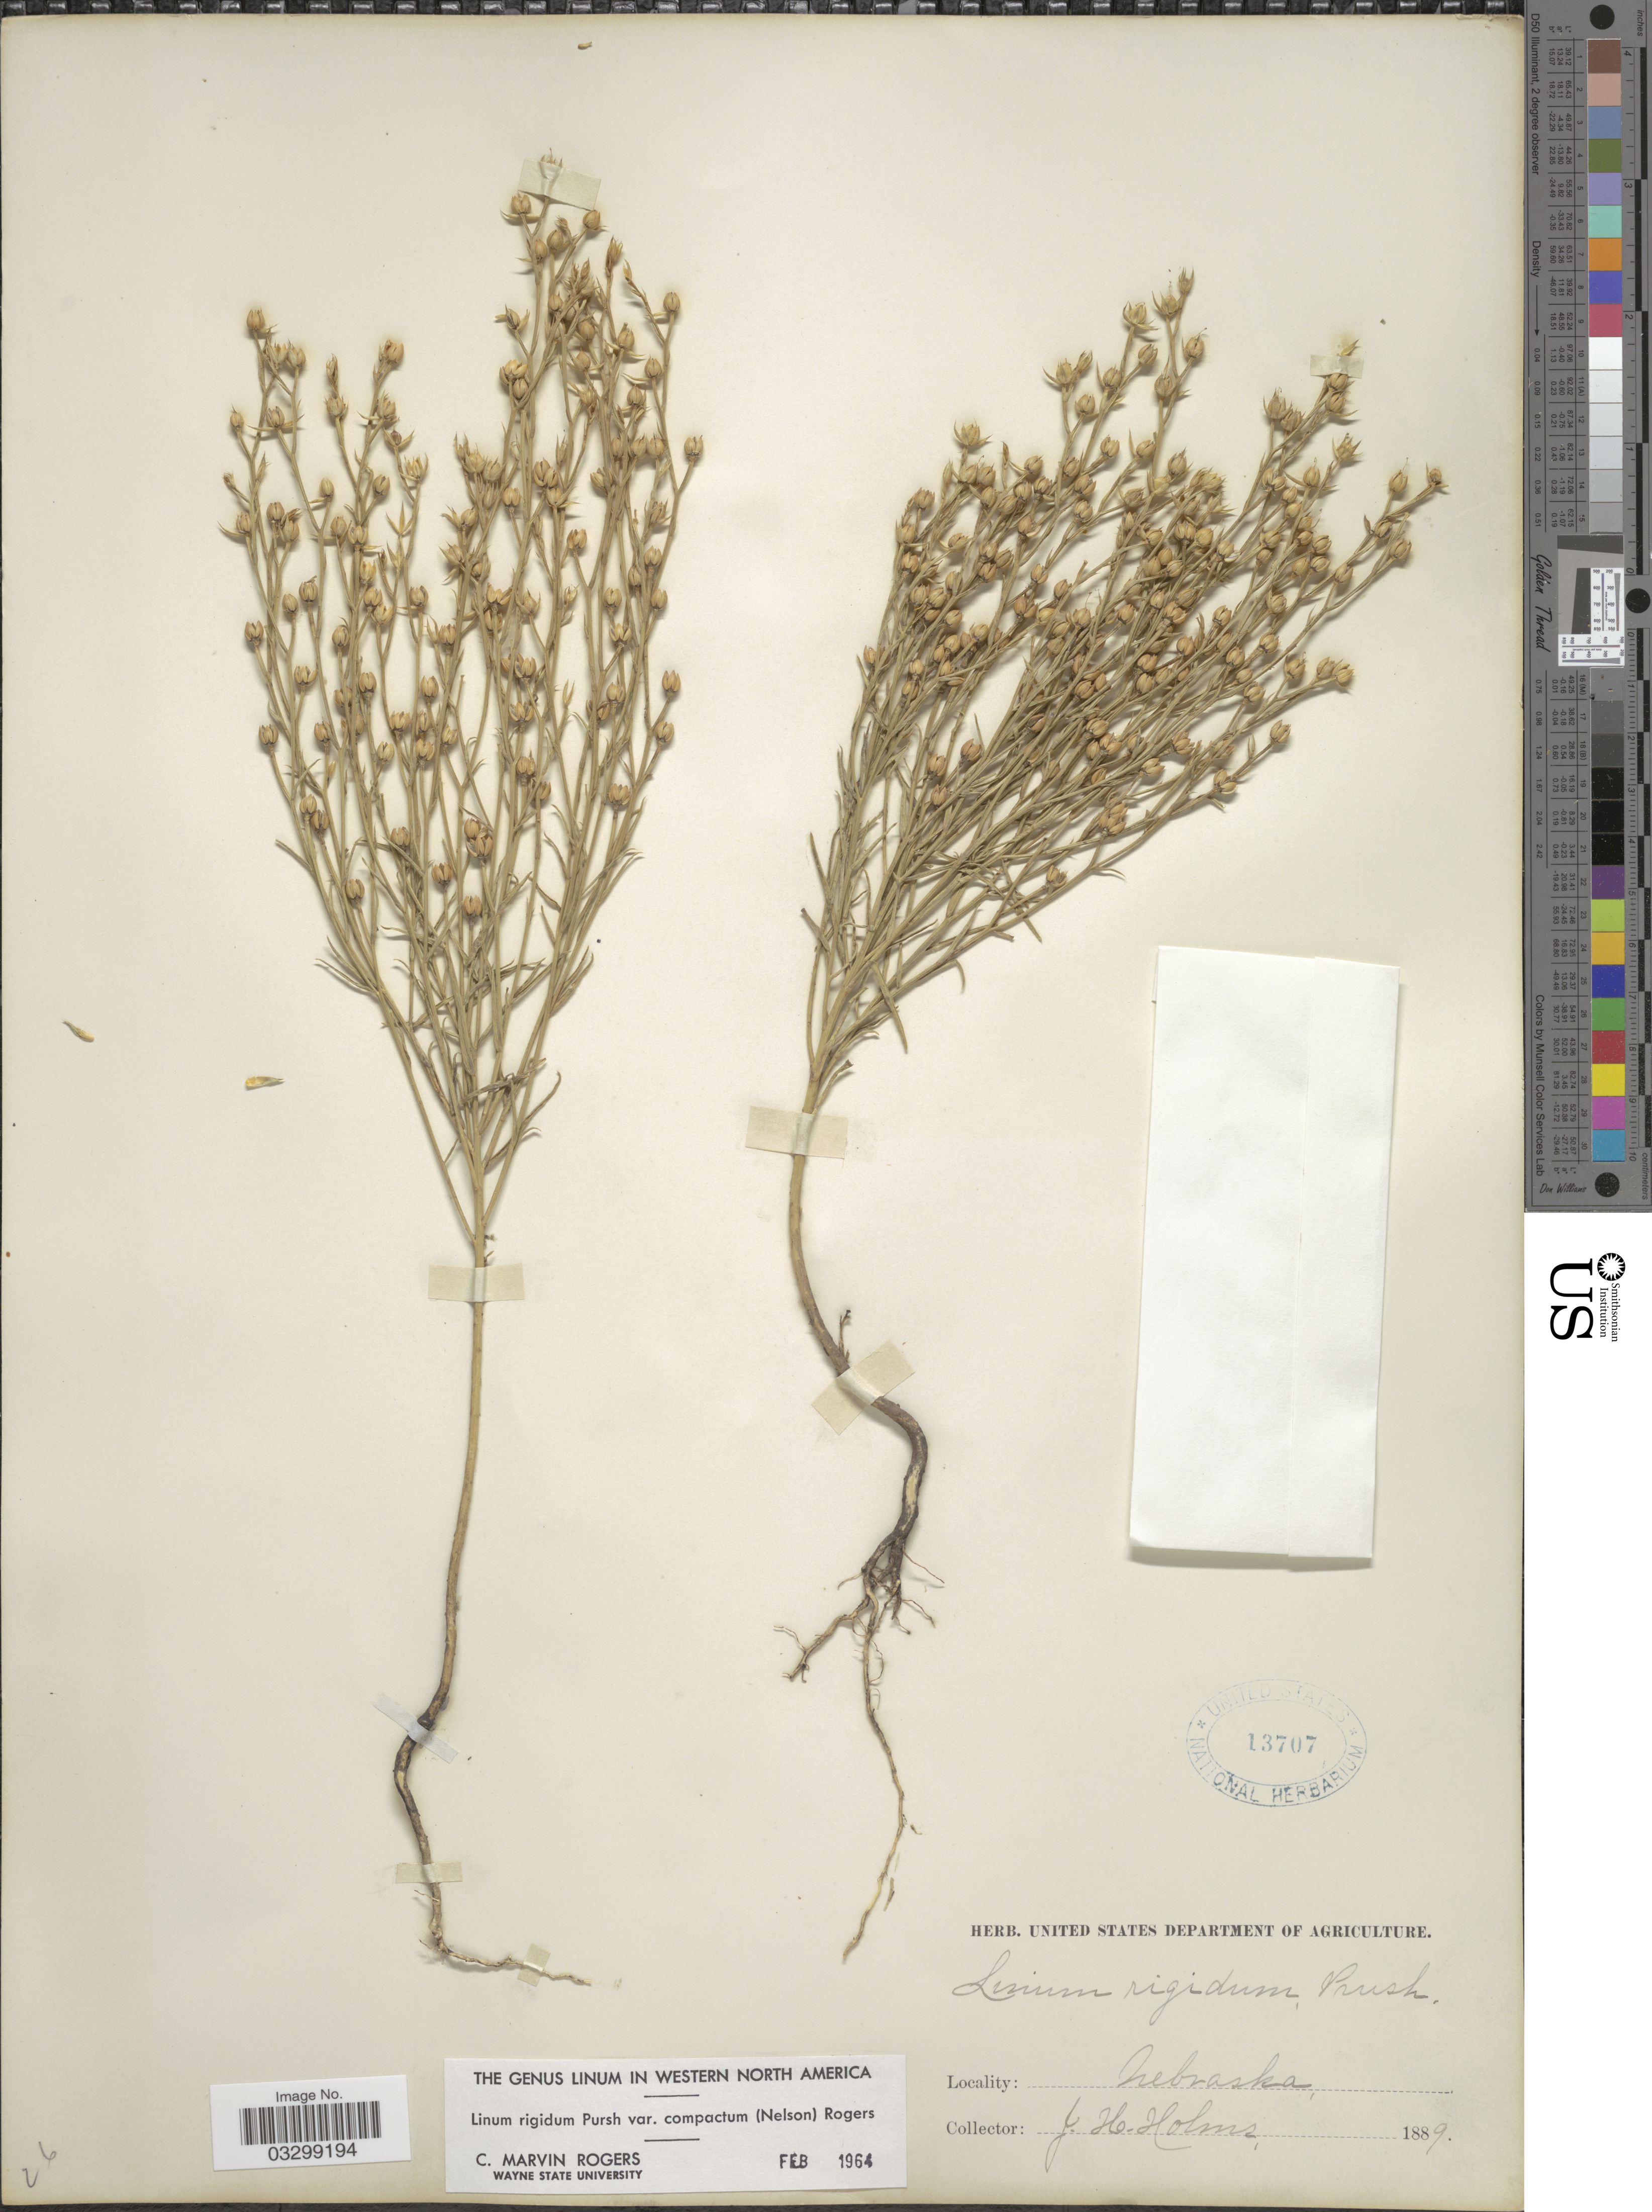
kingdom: Plantae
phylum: Tracheophyta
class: Magnoliopsida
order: Malpighiales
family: Linaceae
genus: Linum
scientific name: Linum rigidum var. compactum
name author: (A. Nelson) C.M. Rogers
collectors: J. H. Holms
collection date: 1889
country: United States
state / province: Nebraska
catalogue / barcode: US 13707